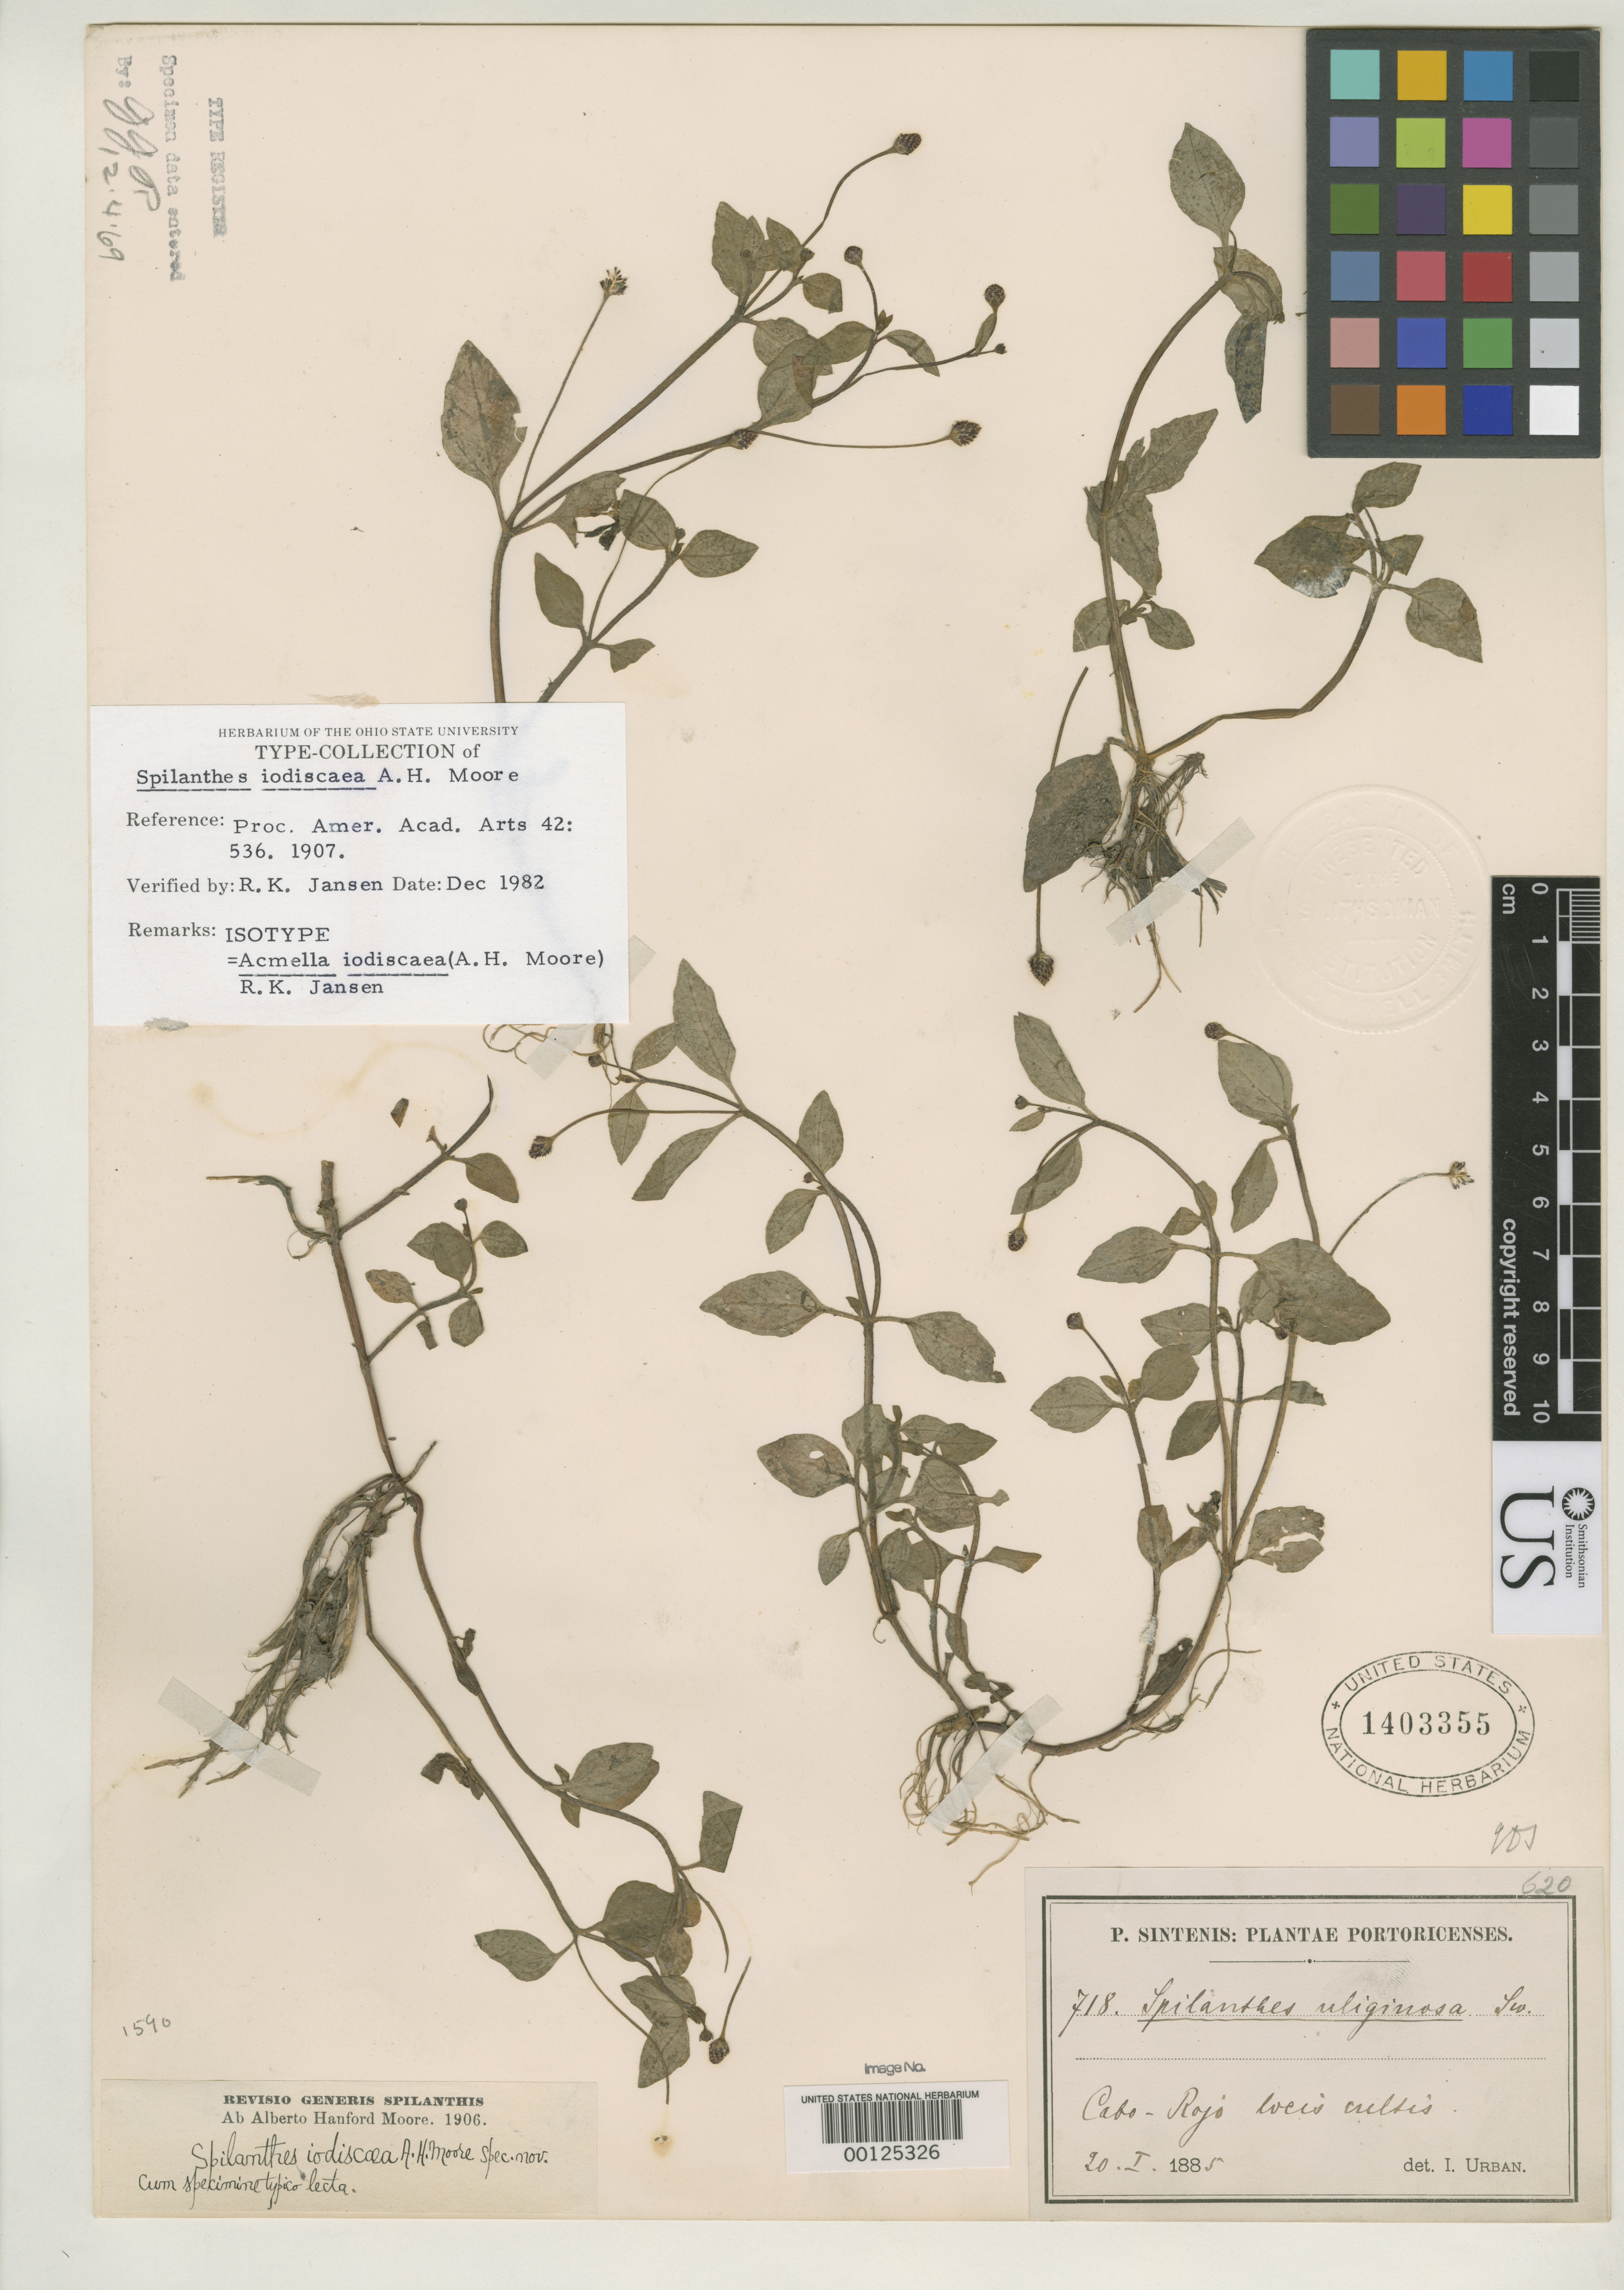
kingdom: Plantae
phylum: Tracheophyta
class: Magnoliopsida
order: Asterales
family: Asteraceae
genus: Spilanthes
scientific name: Spilanthes iodiscaea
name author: A.H. Moore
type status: Isotype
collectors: P. Sintenis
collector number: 718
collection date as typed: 20 Jan 1885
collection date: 1885-01-20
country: Puerto Rico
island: Greater Antilles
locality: Cabo Rojo.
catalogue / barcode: US 1403355